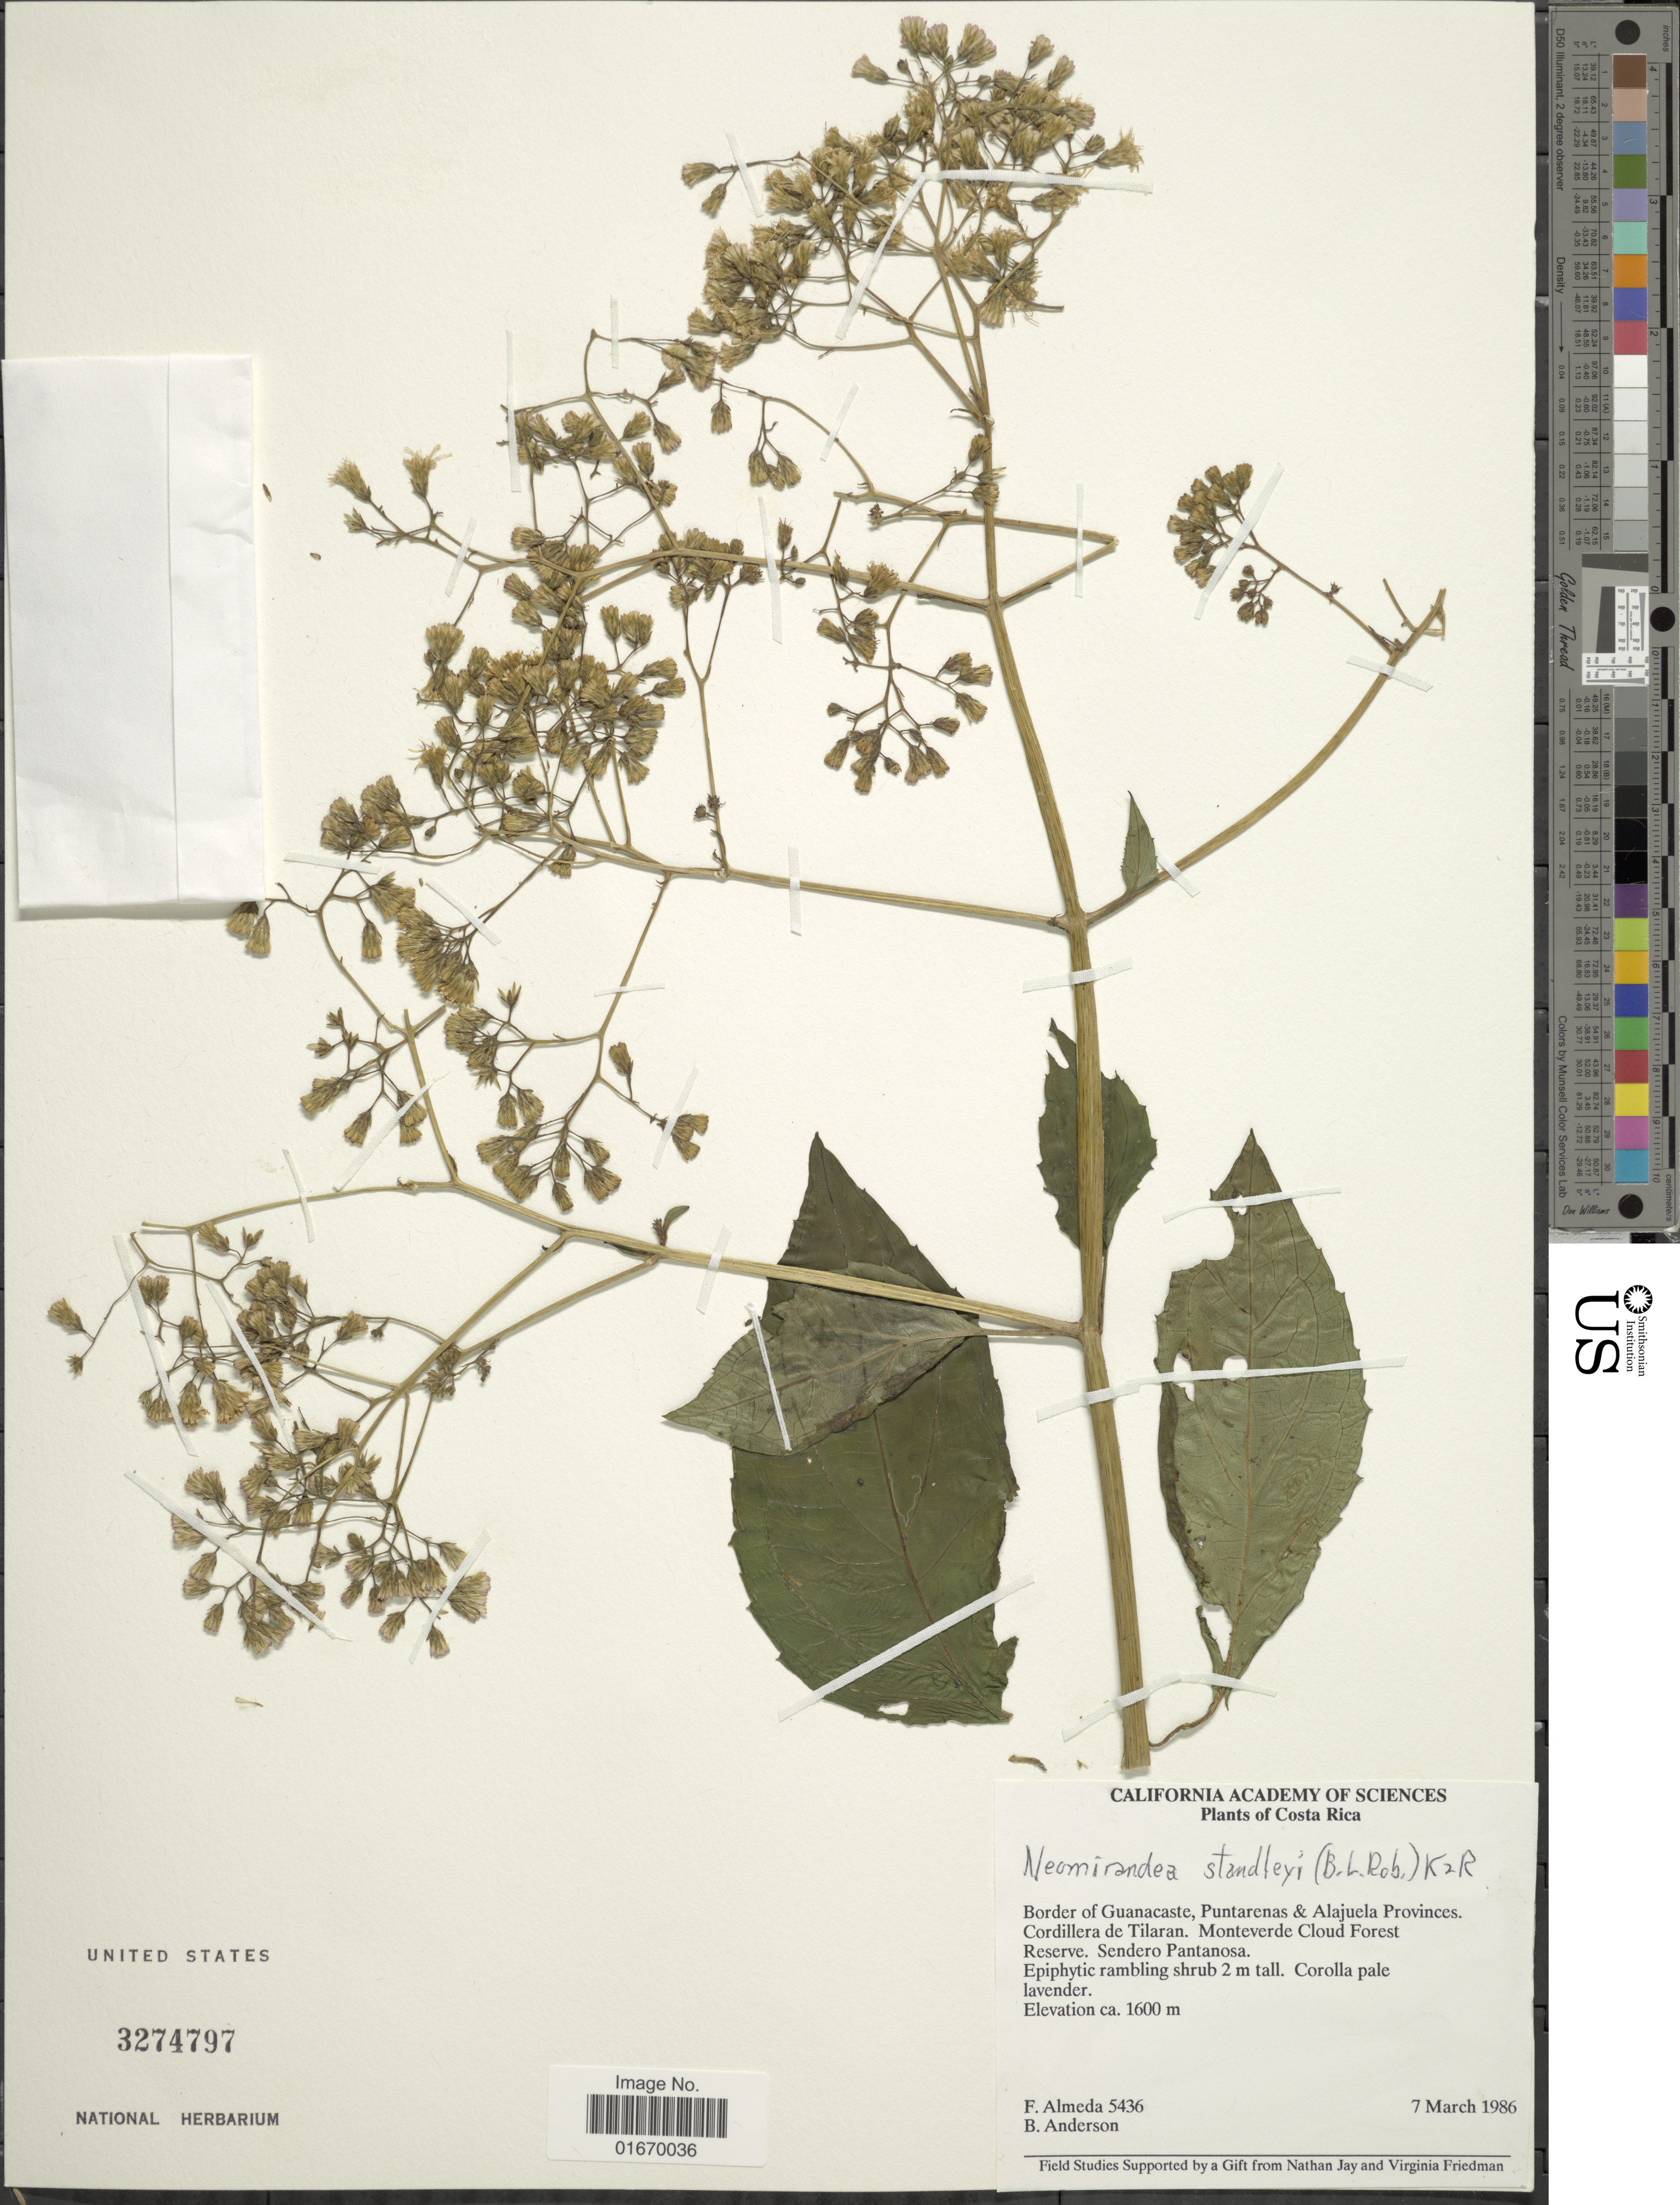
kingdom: Plantae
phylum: Tracheophyta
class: Magnoliopsida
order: Asterales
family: Asteraceae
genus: Neomirandea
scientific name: Neomirandea standleyi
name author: (B.L. Rob.) R.M. King & H. Rob.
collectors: F. Almeda & B. Anderson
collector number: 5436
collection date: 1986-03-07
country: Costa Rica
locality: Border of Guanacaste, Puntarenas & Alajuela Provinces, Cordillera de Tilaran, Monteverde Cloud Forest Reserve, Sendero Pantanosa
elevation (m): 1600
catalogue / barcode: US 3274797